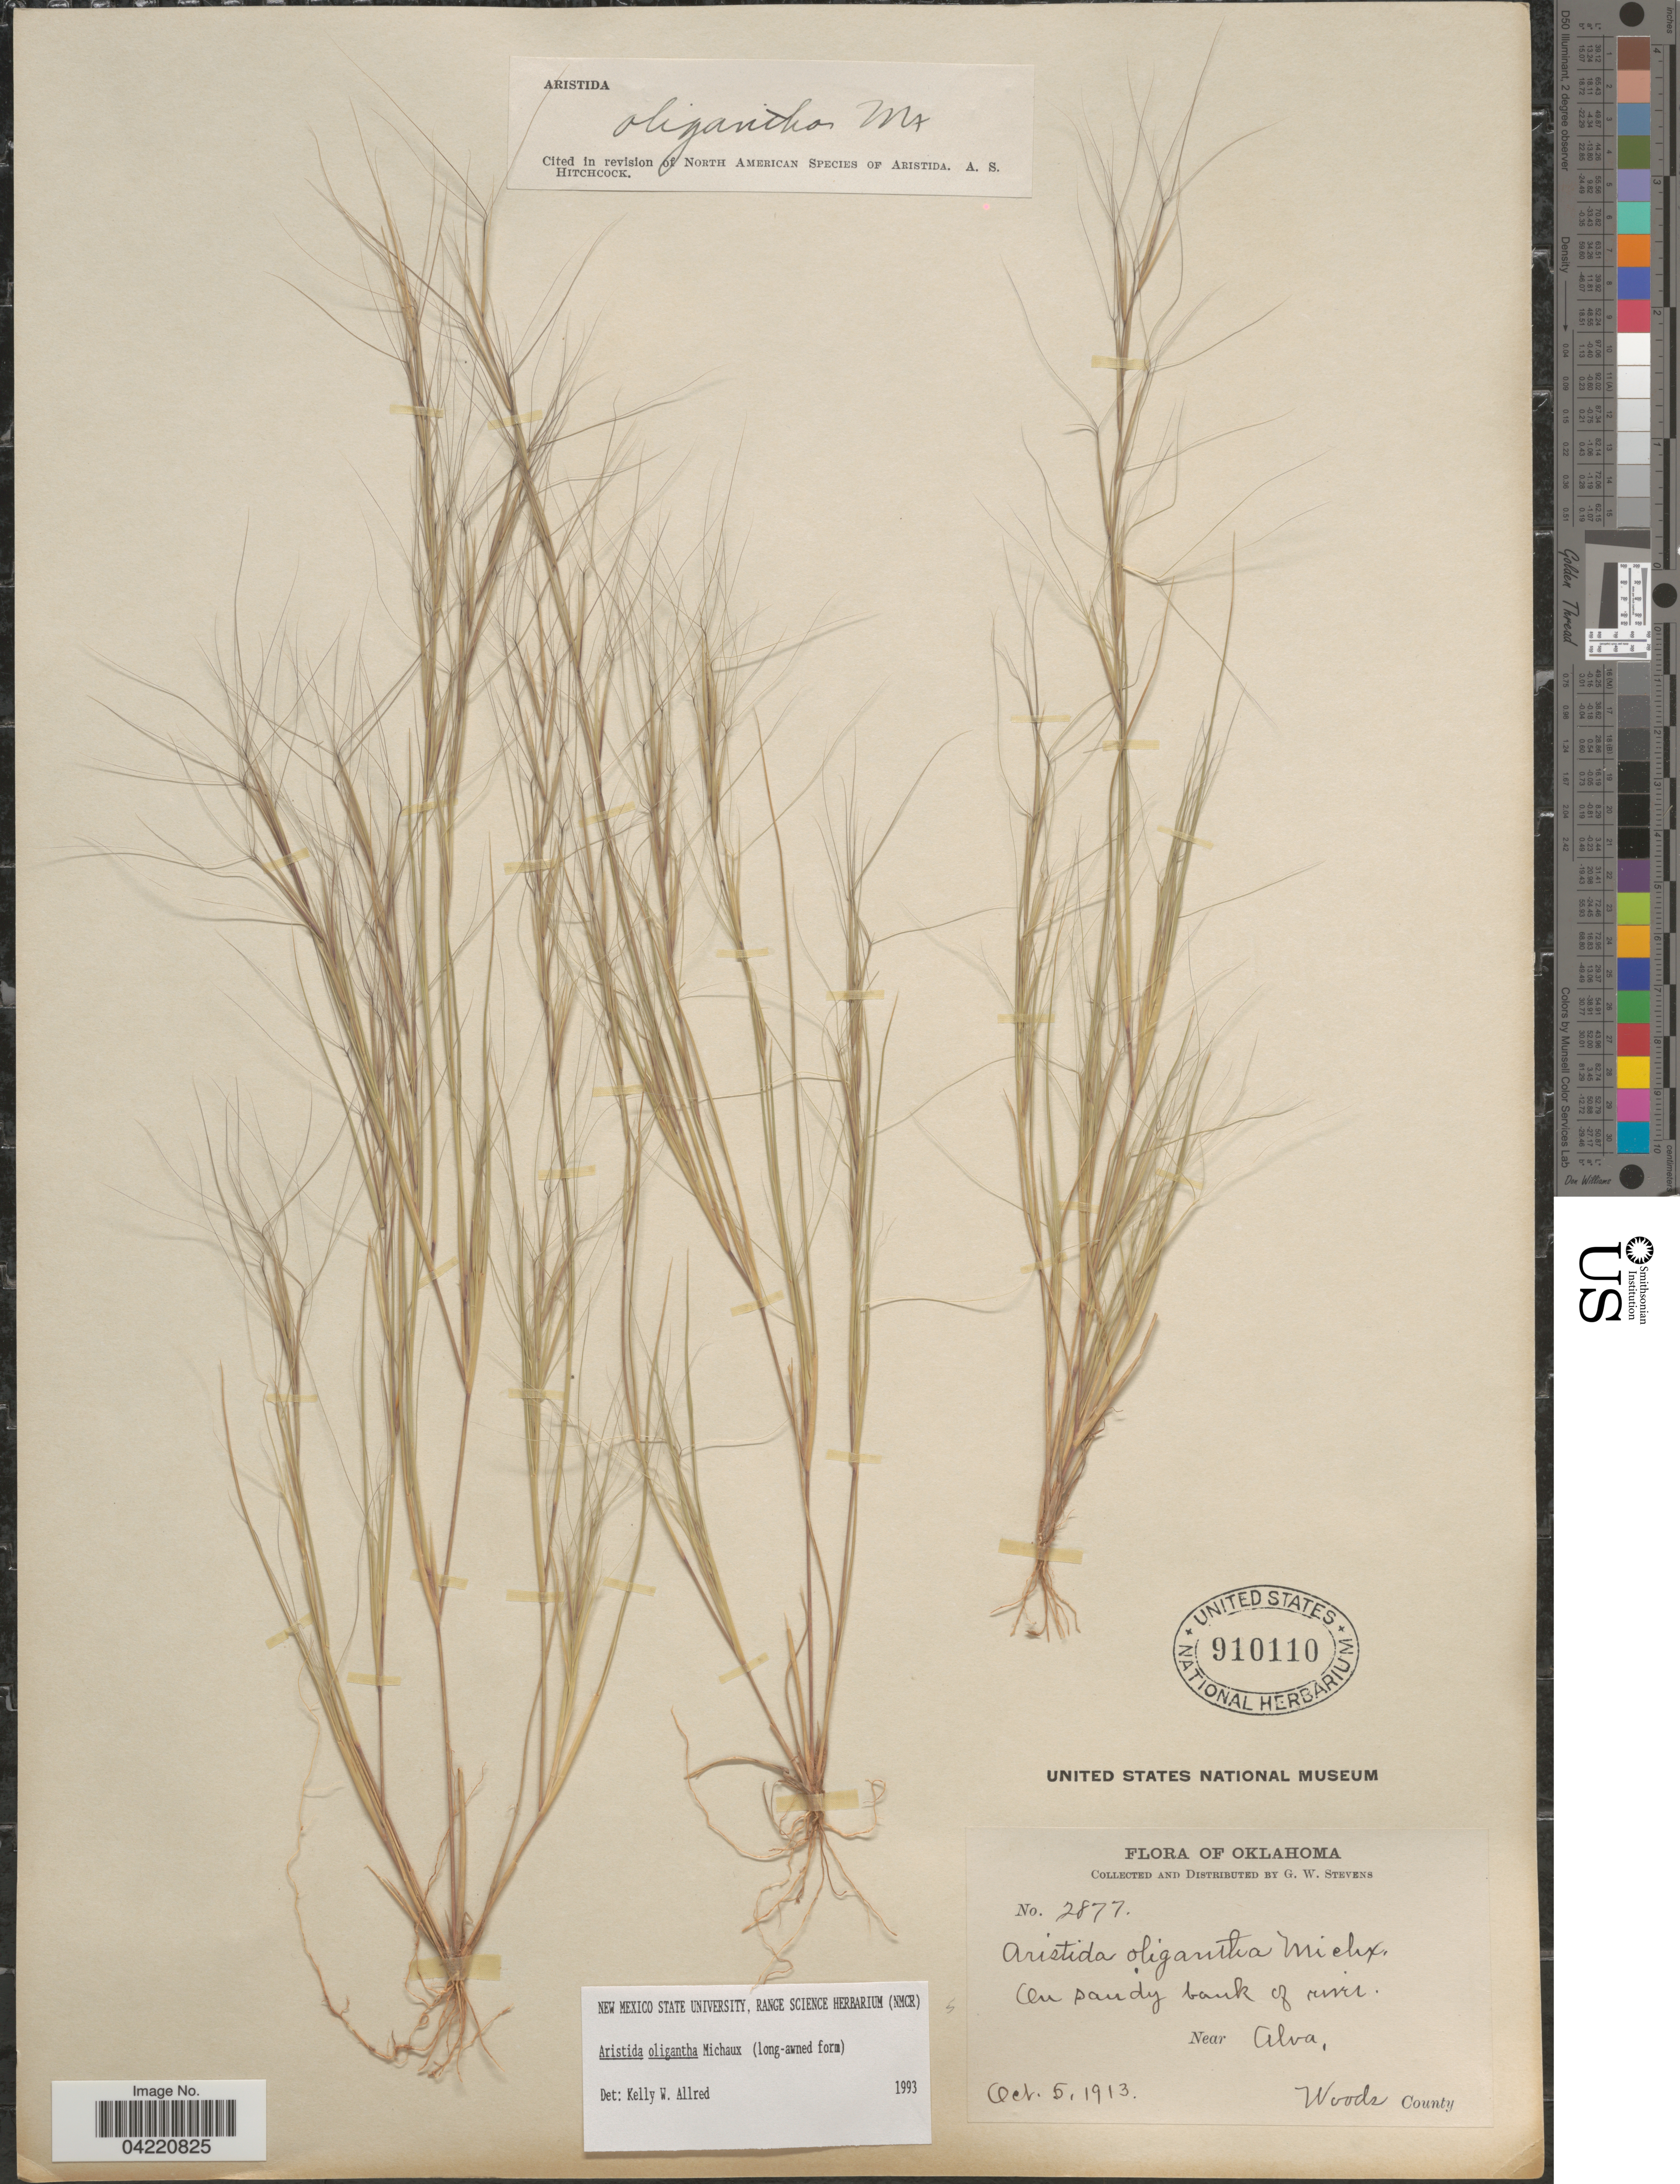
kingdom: Plantae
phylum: Tracheophyta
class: Liliopsida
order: Poales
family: Poaceae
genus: Aristida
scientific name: Aristida oligantha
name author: Michx.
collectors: G. W. Stevens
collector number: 2877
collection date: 1913-10-05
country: United States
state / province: Oklahoma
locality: On sandy bank of river. Near Alva. Woods County.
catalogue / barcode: US 910110